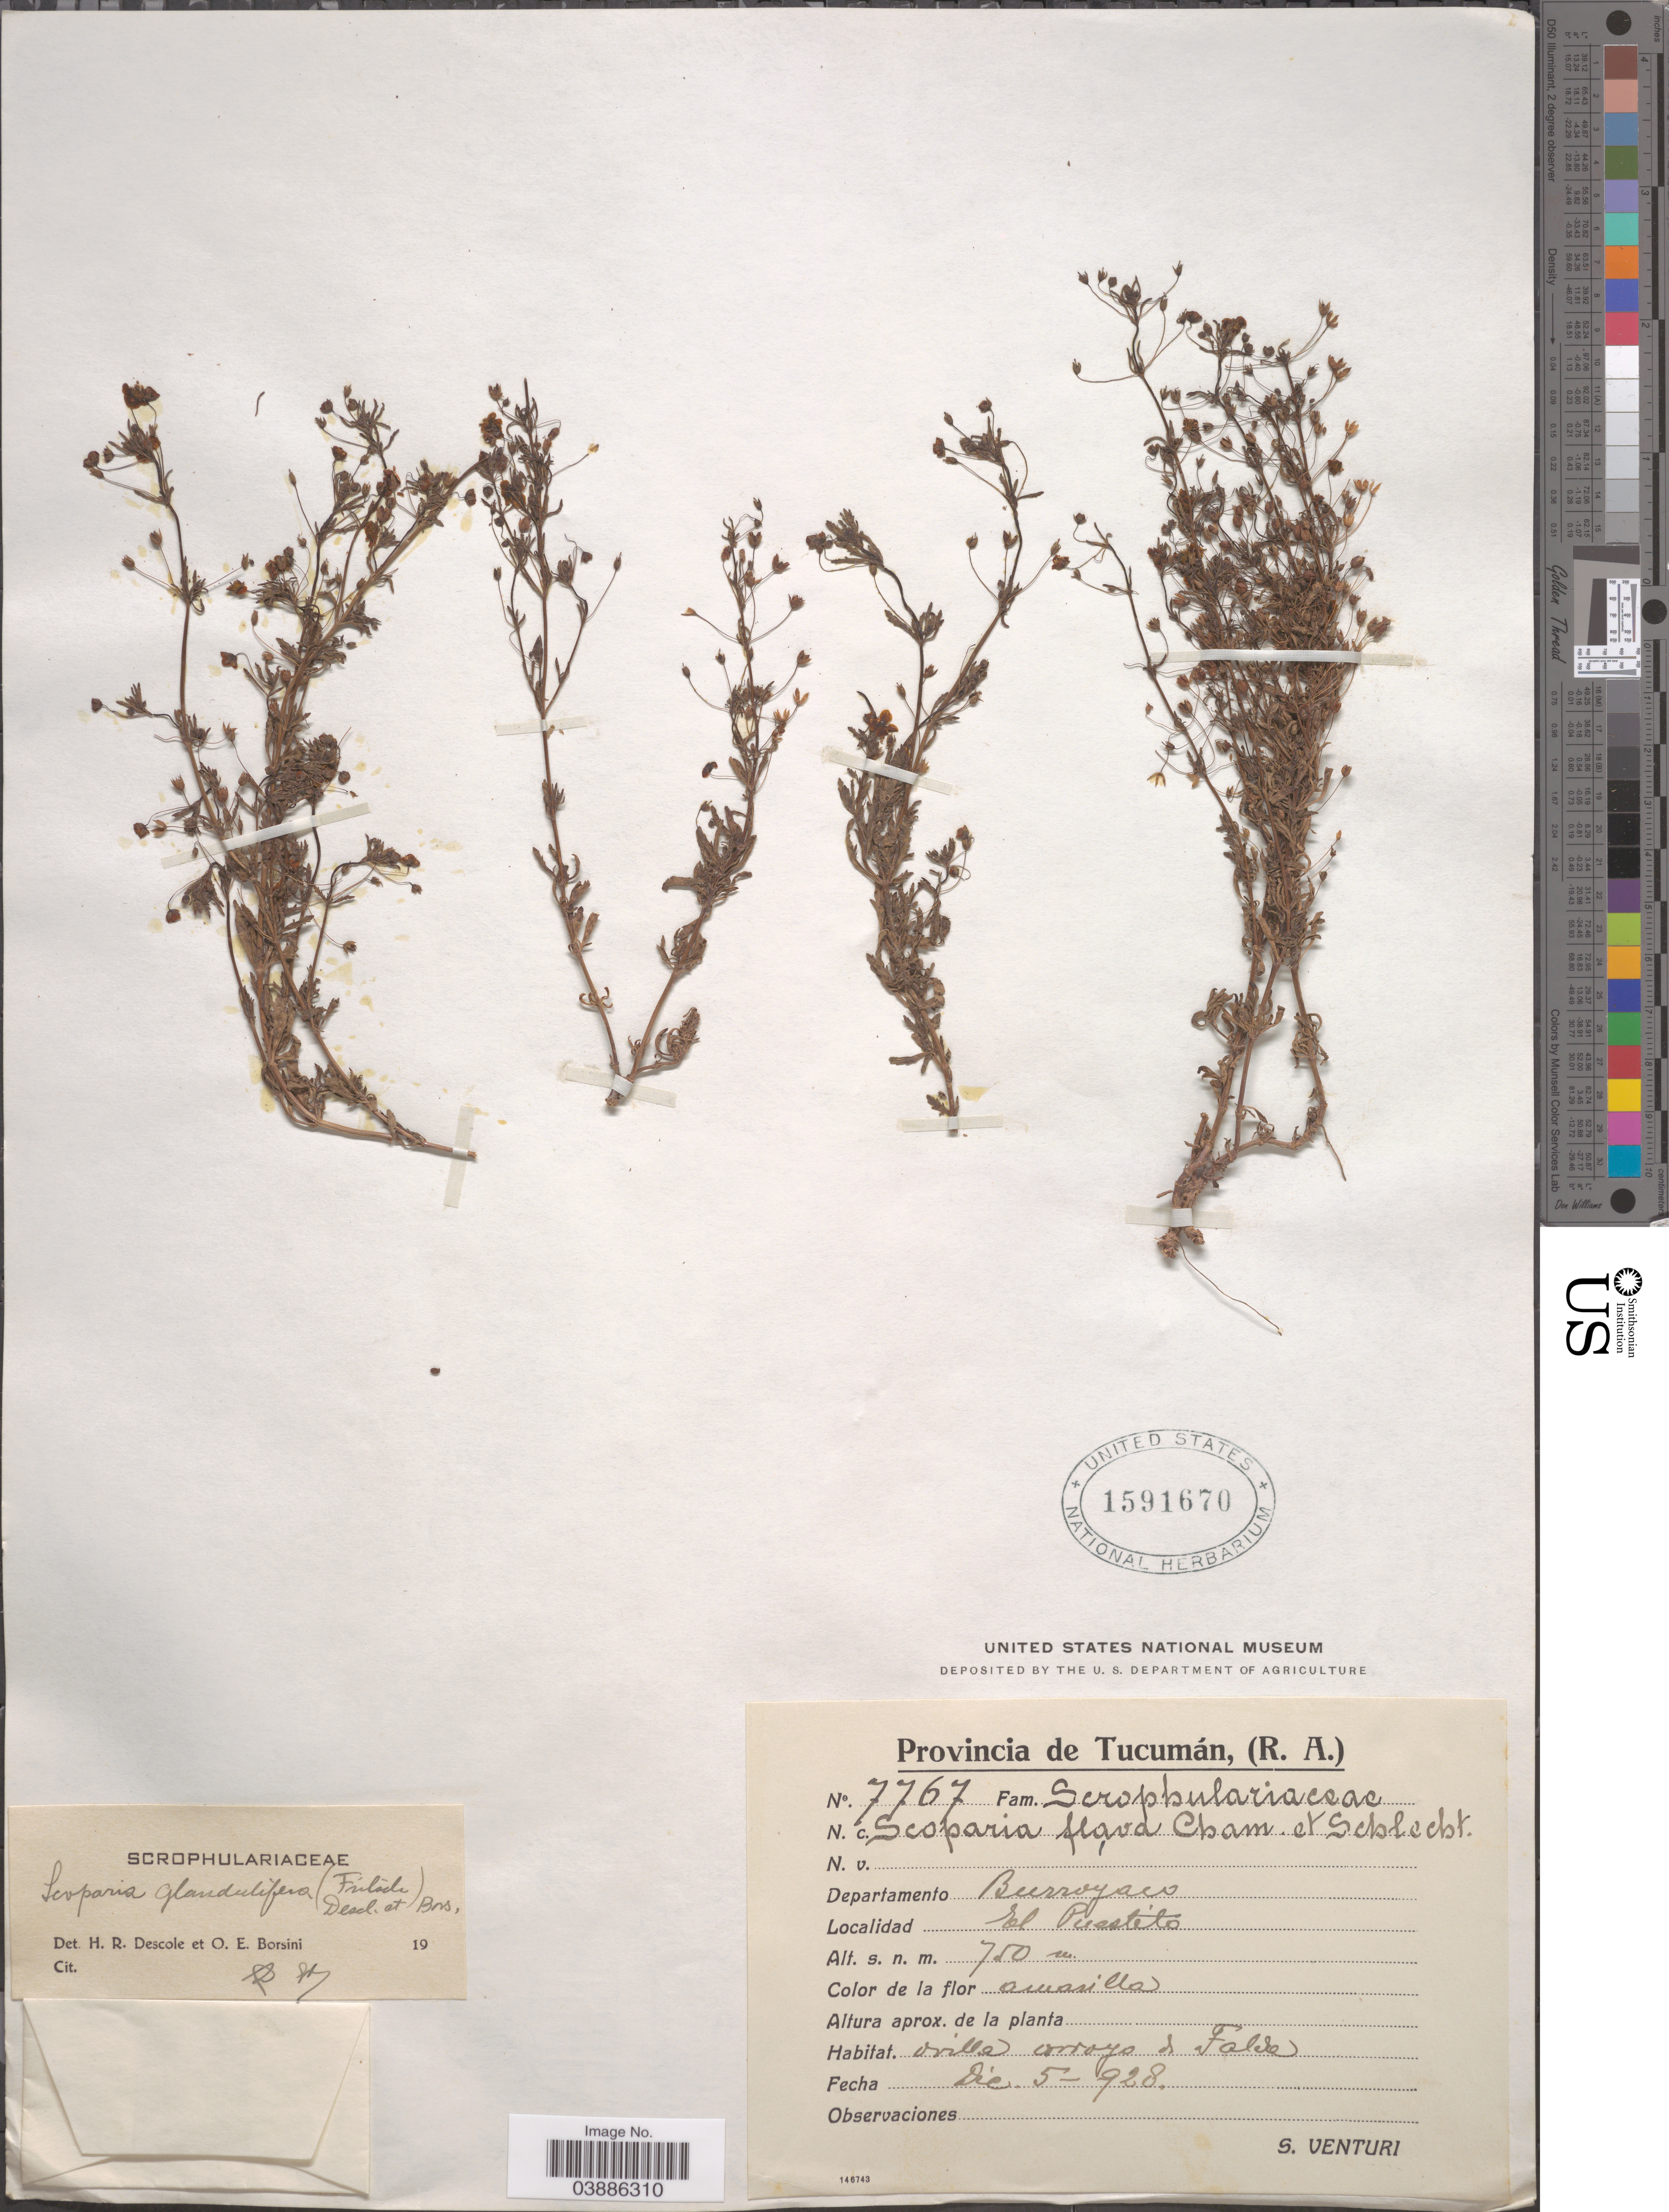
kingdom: Plantae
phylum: Tracheophyta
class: Magnoliopsida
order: Lamiales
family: Plantaginaceae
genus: Scoparia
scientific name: Scoparia glandulifera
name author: (Fritsch) Descole & Borsini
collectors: S. Venturi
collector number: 7767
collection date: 1928-12-05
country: Argentina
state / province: Tucuman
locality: Departamento Burroyacu. El Puestito.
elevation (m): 750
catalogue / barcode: US 1591670